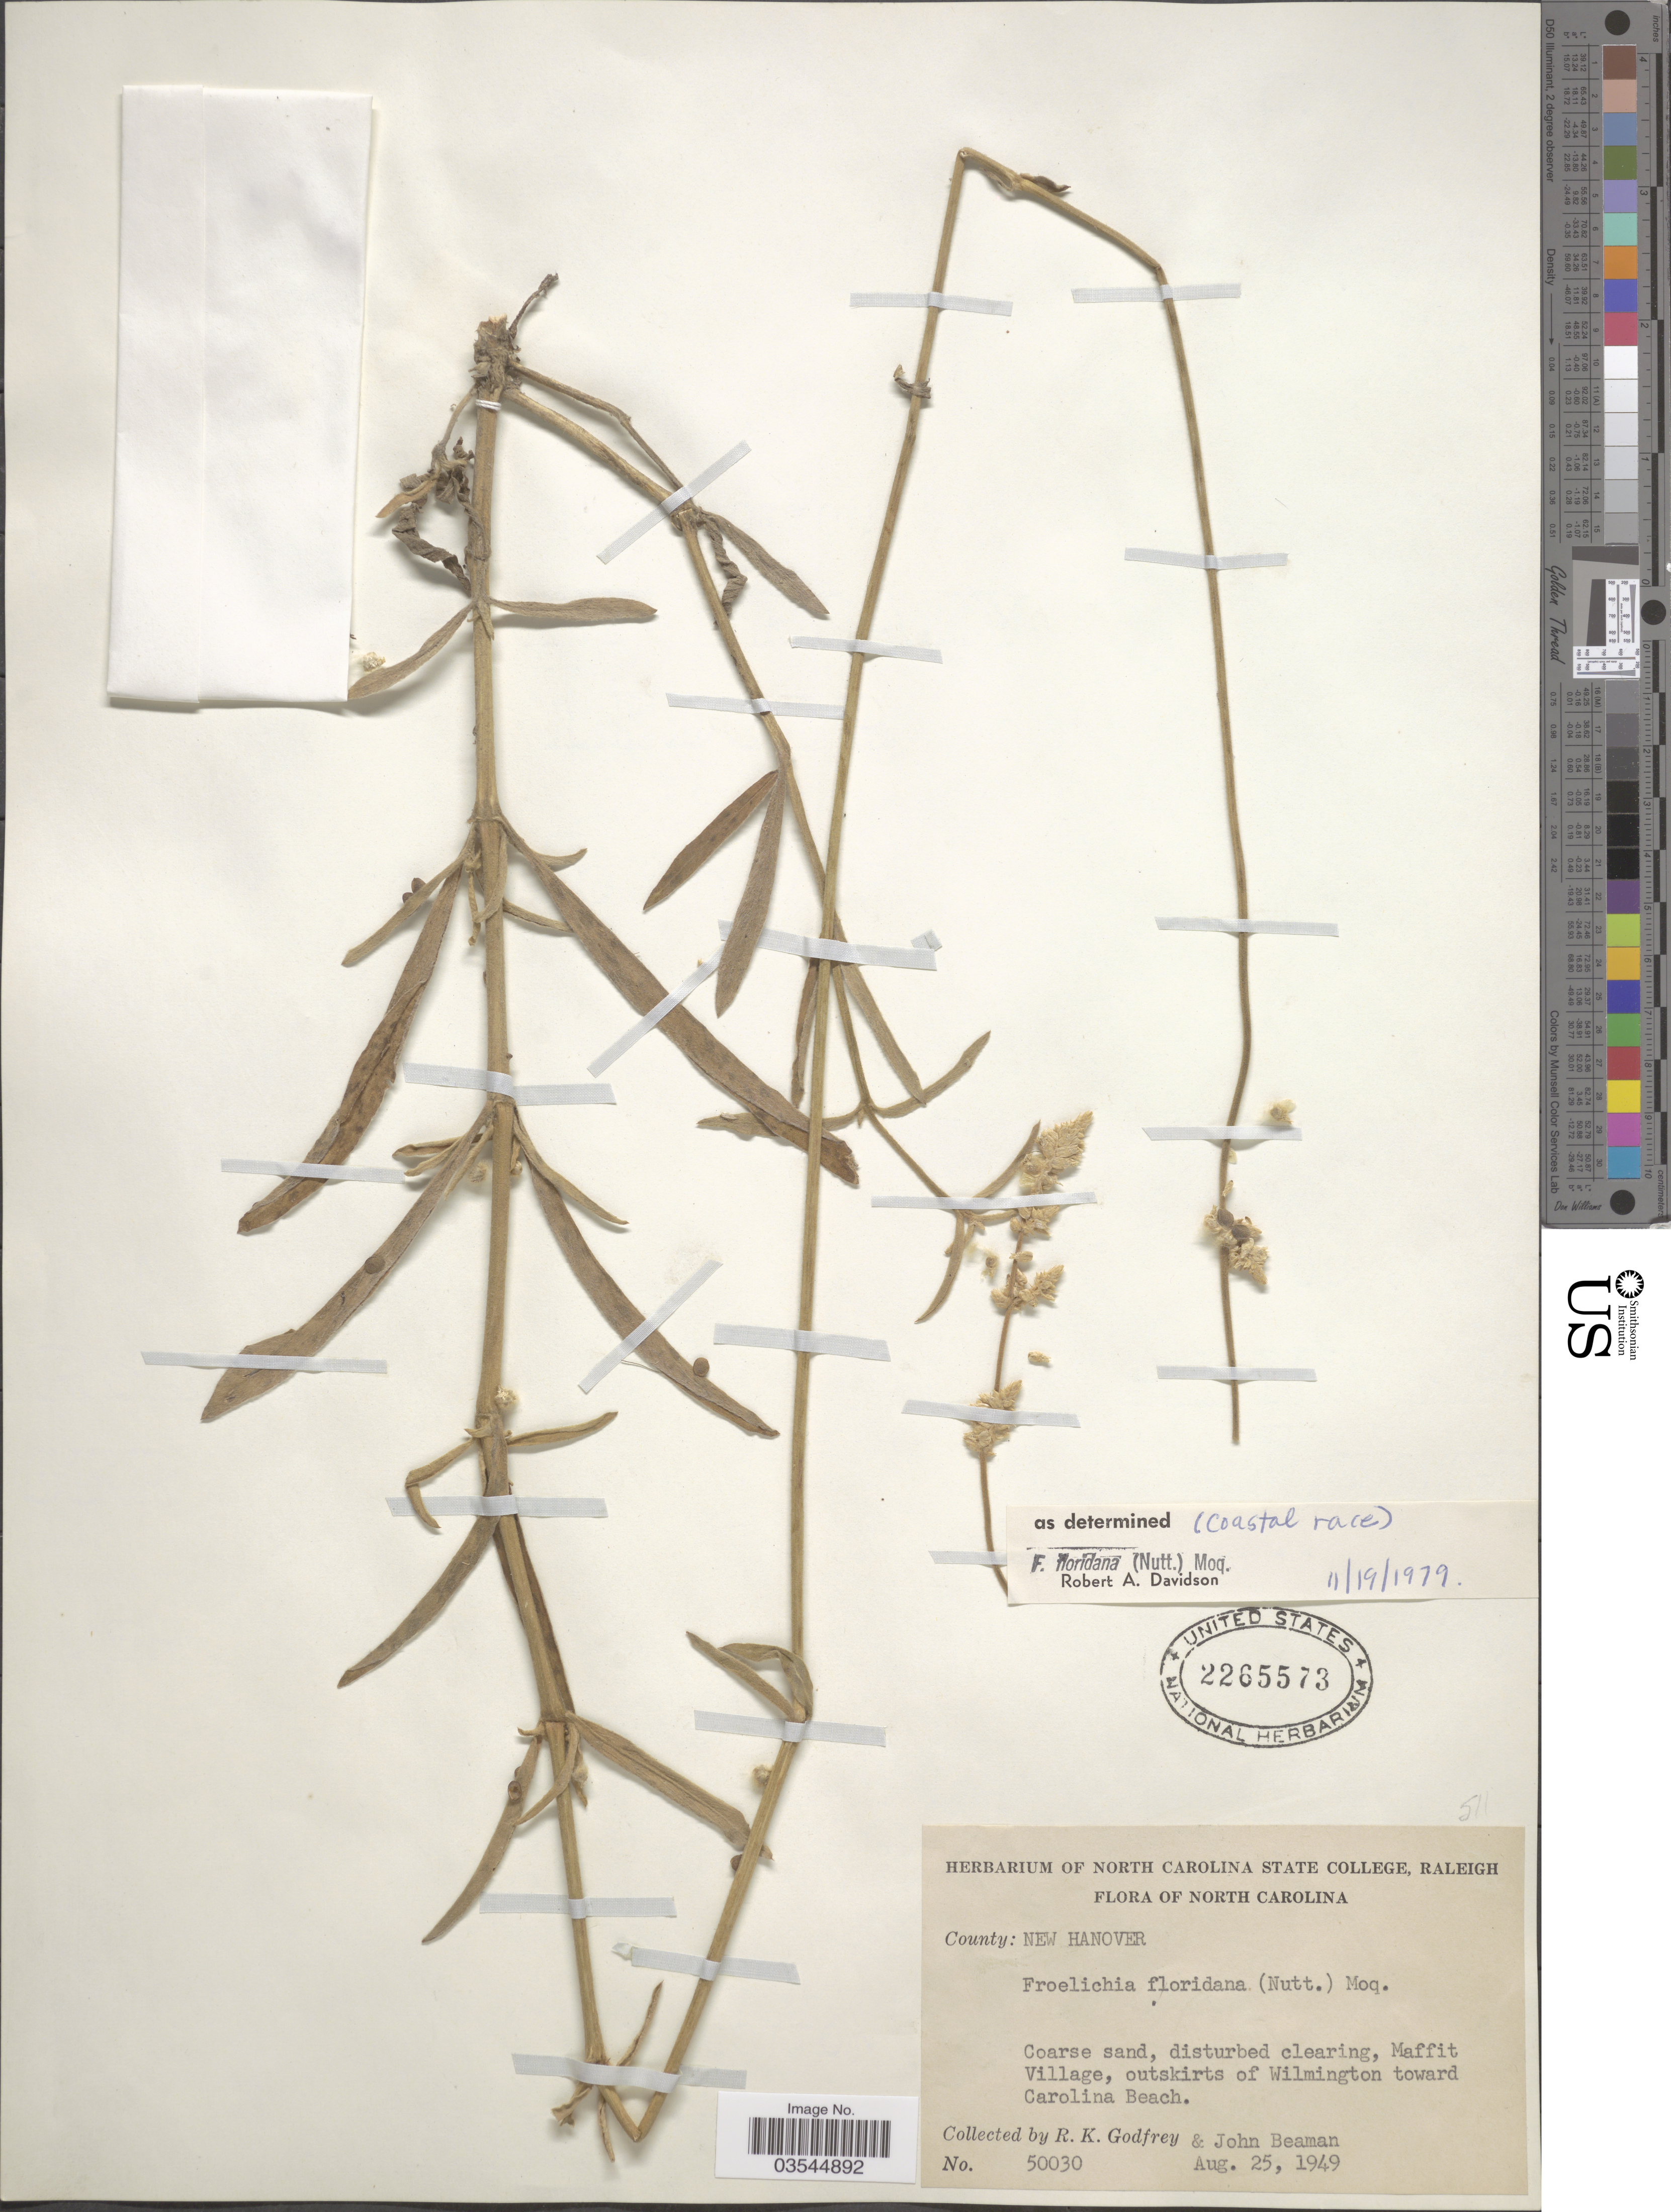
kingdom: Plantae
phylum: Tracheophyta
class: Magnoliopsida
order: Caryophyllales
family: Amaranthaceae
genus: Froelichia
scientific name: Froelichia floridana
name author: (Nutt.) Moq.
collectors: R. K. Godfrey & J. H. Beaman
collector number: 50030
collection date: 1949-08-25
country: United States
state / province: North Carolina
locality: County: New Hanover. Maffit Village, outskirts of Wilmington toward Carolina Beach.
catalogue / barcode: US 2265573